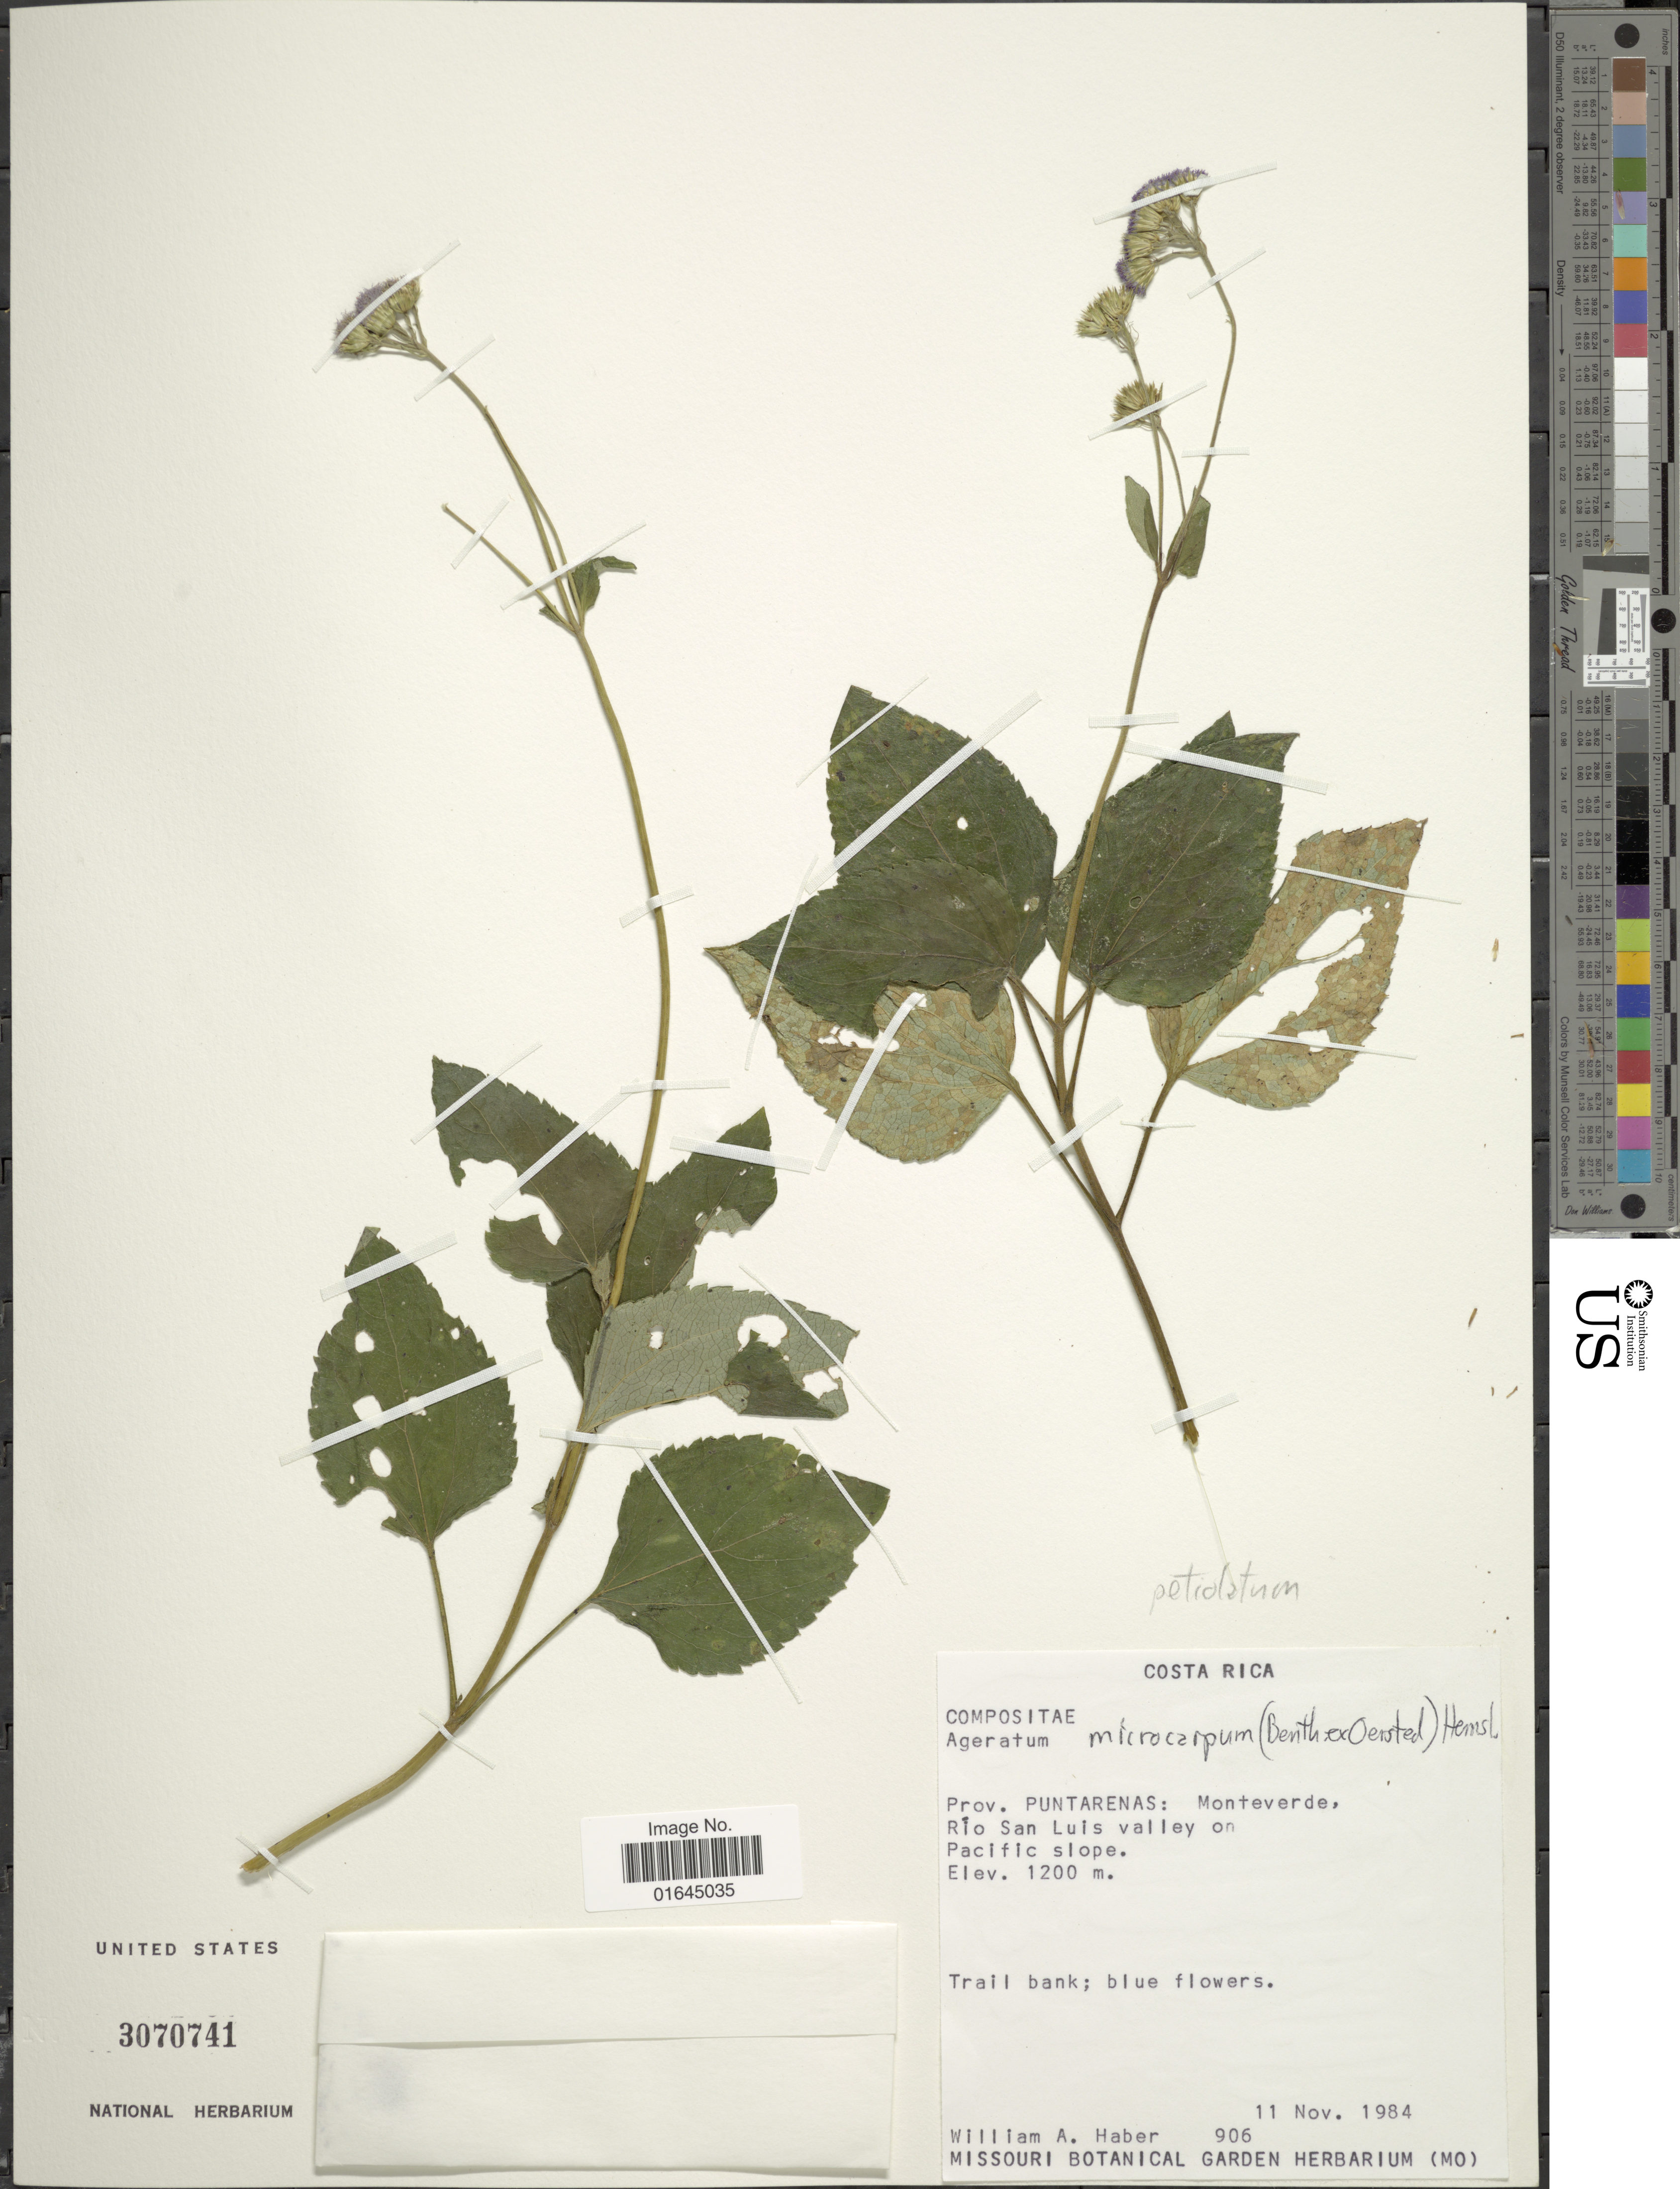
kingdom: Plantae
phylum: Tracheophyta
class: Magnoliopsida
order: Asterales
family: Asteraceae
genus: Ageratum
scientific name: Ageratum petiolatum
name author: (Hook. & Arn.) Hemsl.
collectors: W. A. Haber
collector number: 906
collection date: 1984-11-11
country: Costa Rica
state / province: Puntarenas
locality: Monteverde, Río San Luis valley on Pacific slope.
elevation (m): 1200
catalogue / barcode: US 3070741